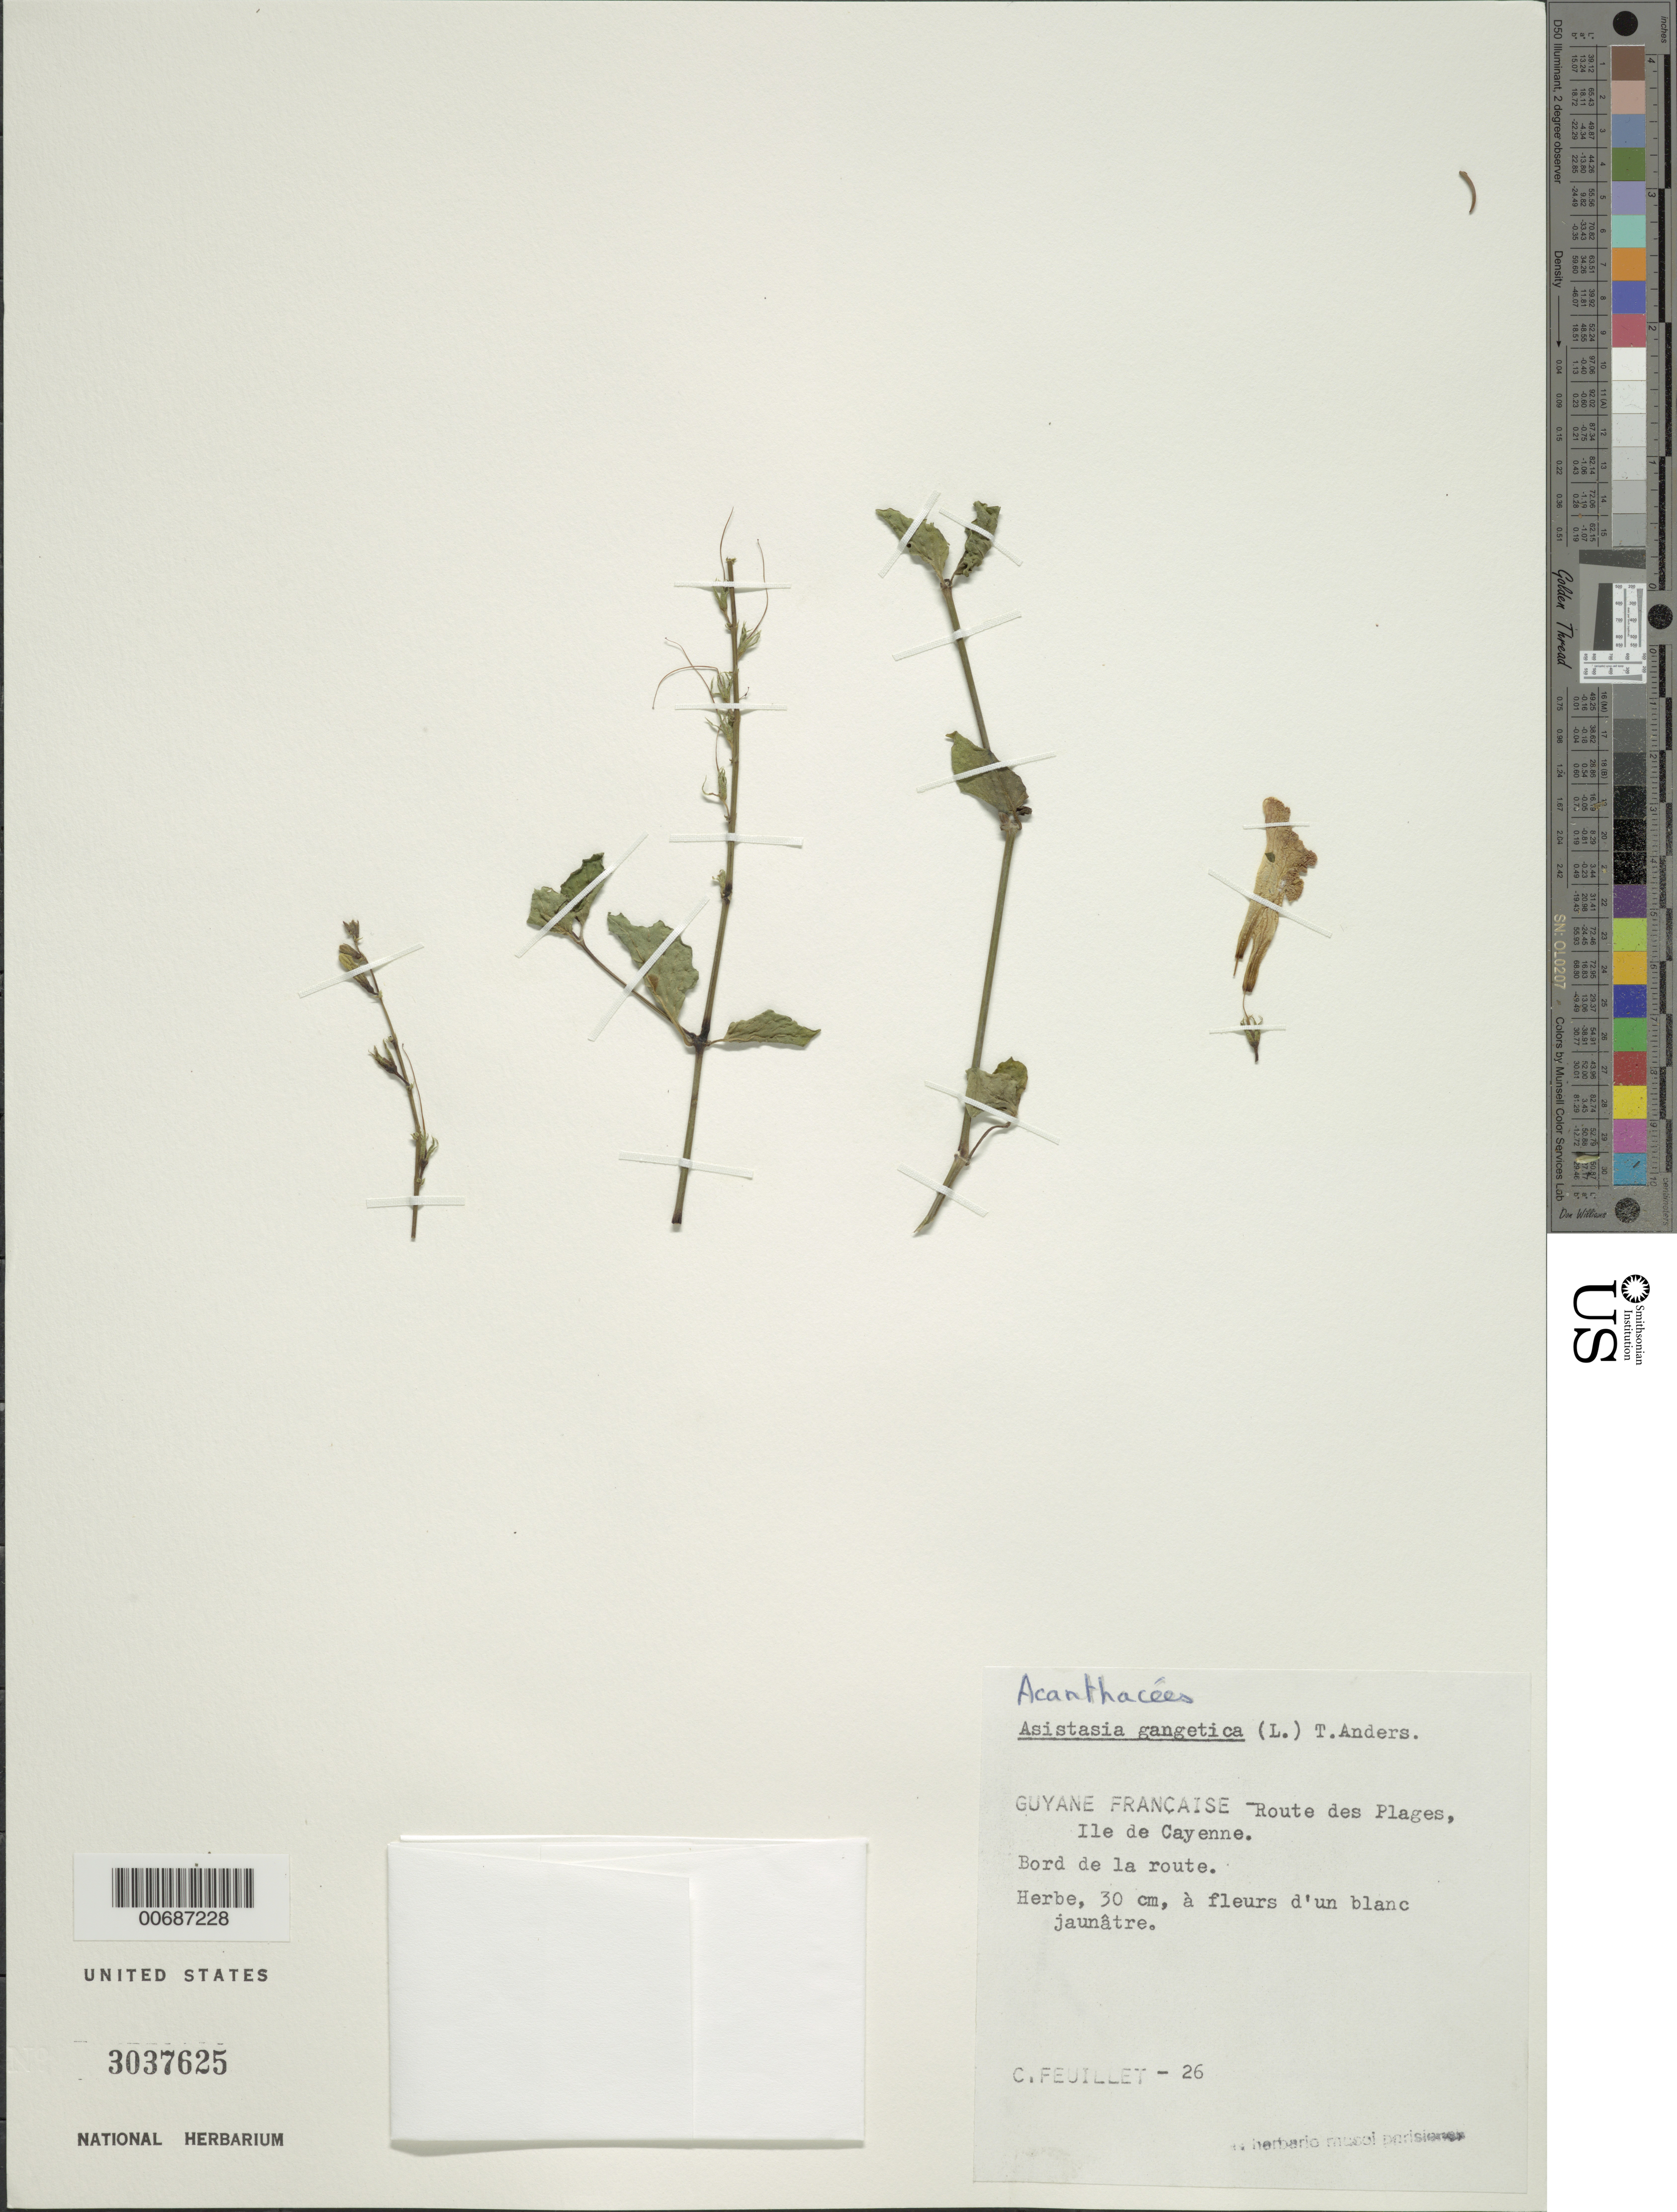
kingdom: Plantae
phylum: Tracheophyta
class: Magnoliopsida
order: Lamiales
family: Acanthaceae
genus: Asystasia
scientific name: Asystasia gangetica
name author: (L.) T. Anderson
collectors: C. Feuillet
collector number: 26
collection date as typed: s.d.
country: French Guiana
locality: Route des Plages, Ile de Cayenne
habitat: Roadside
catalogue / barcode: US 3037625